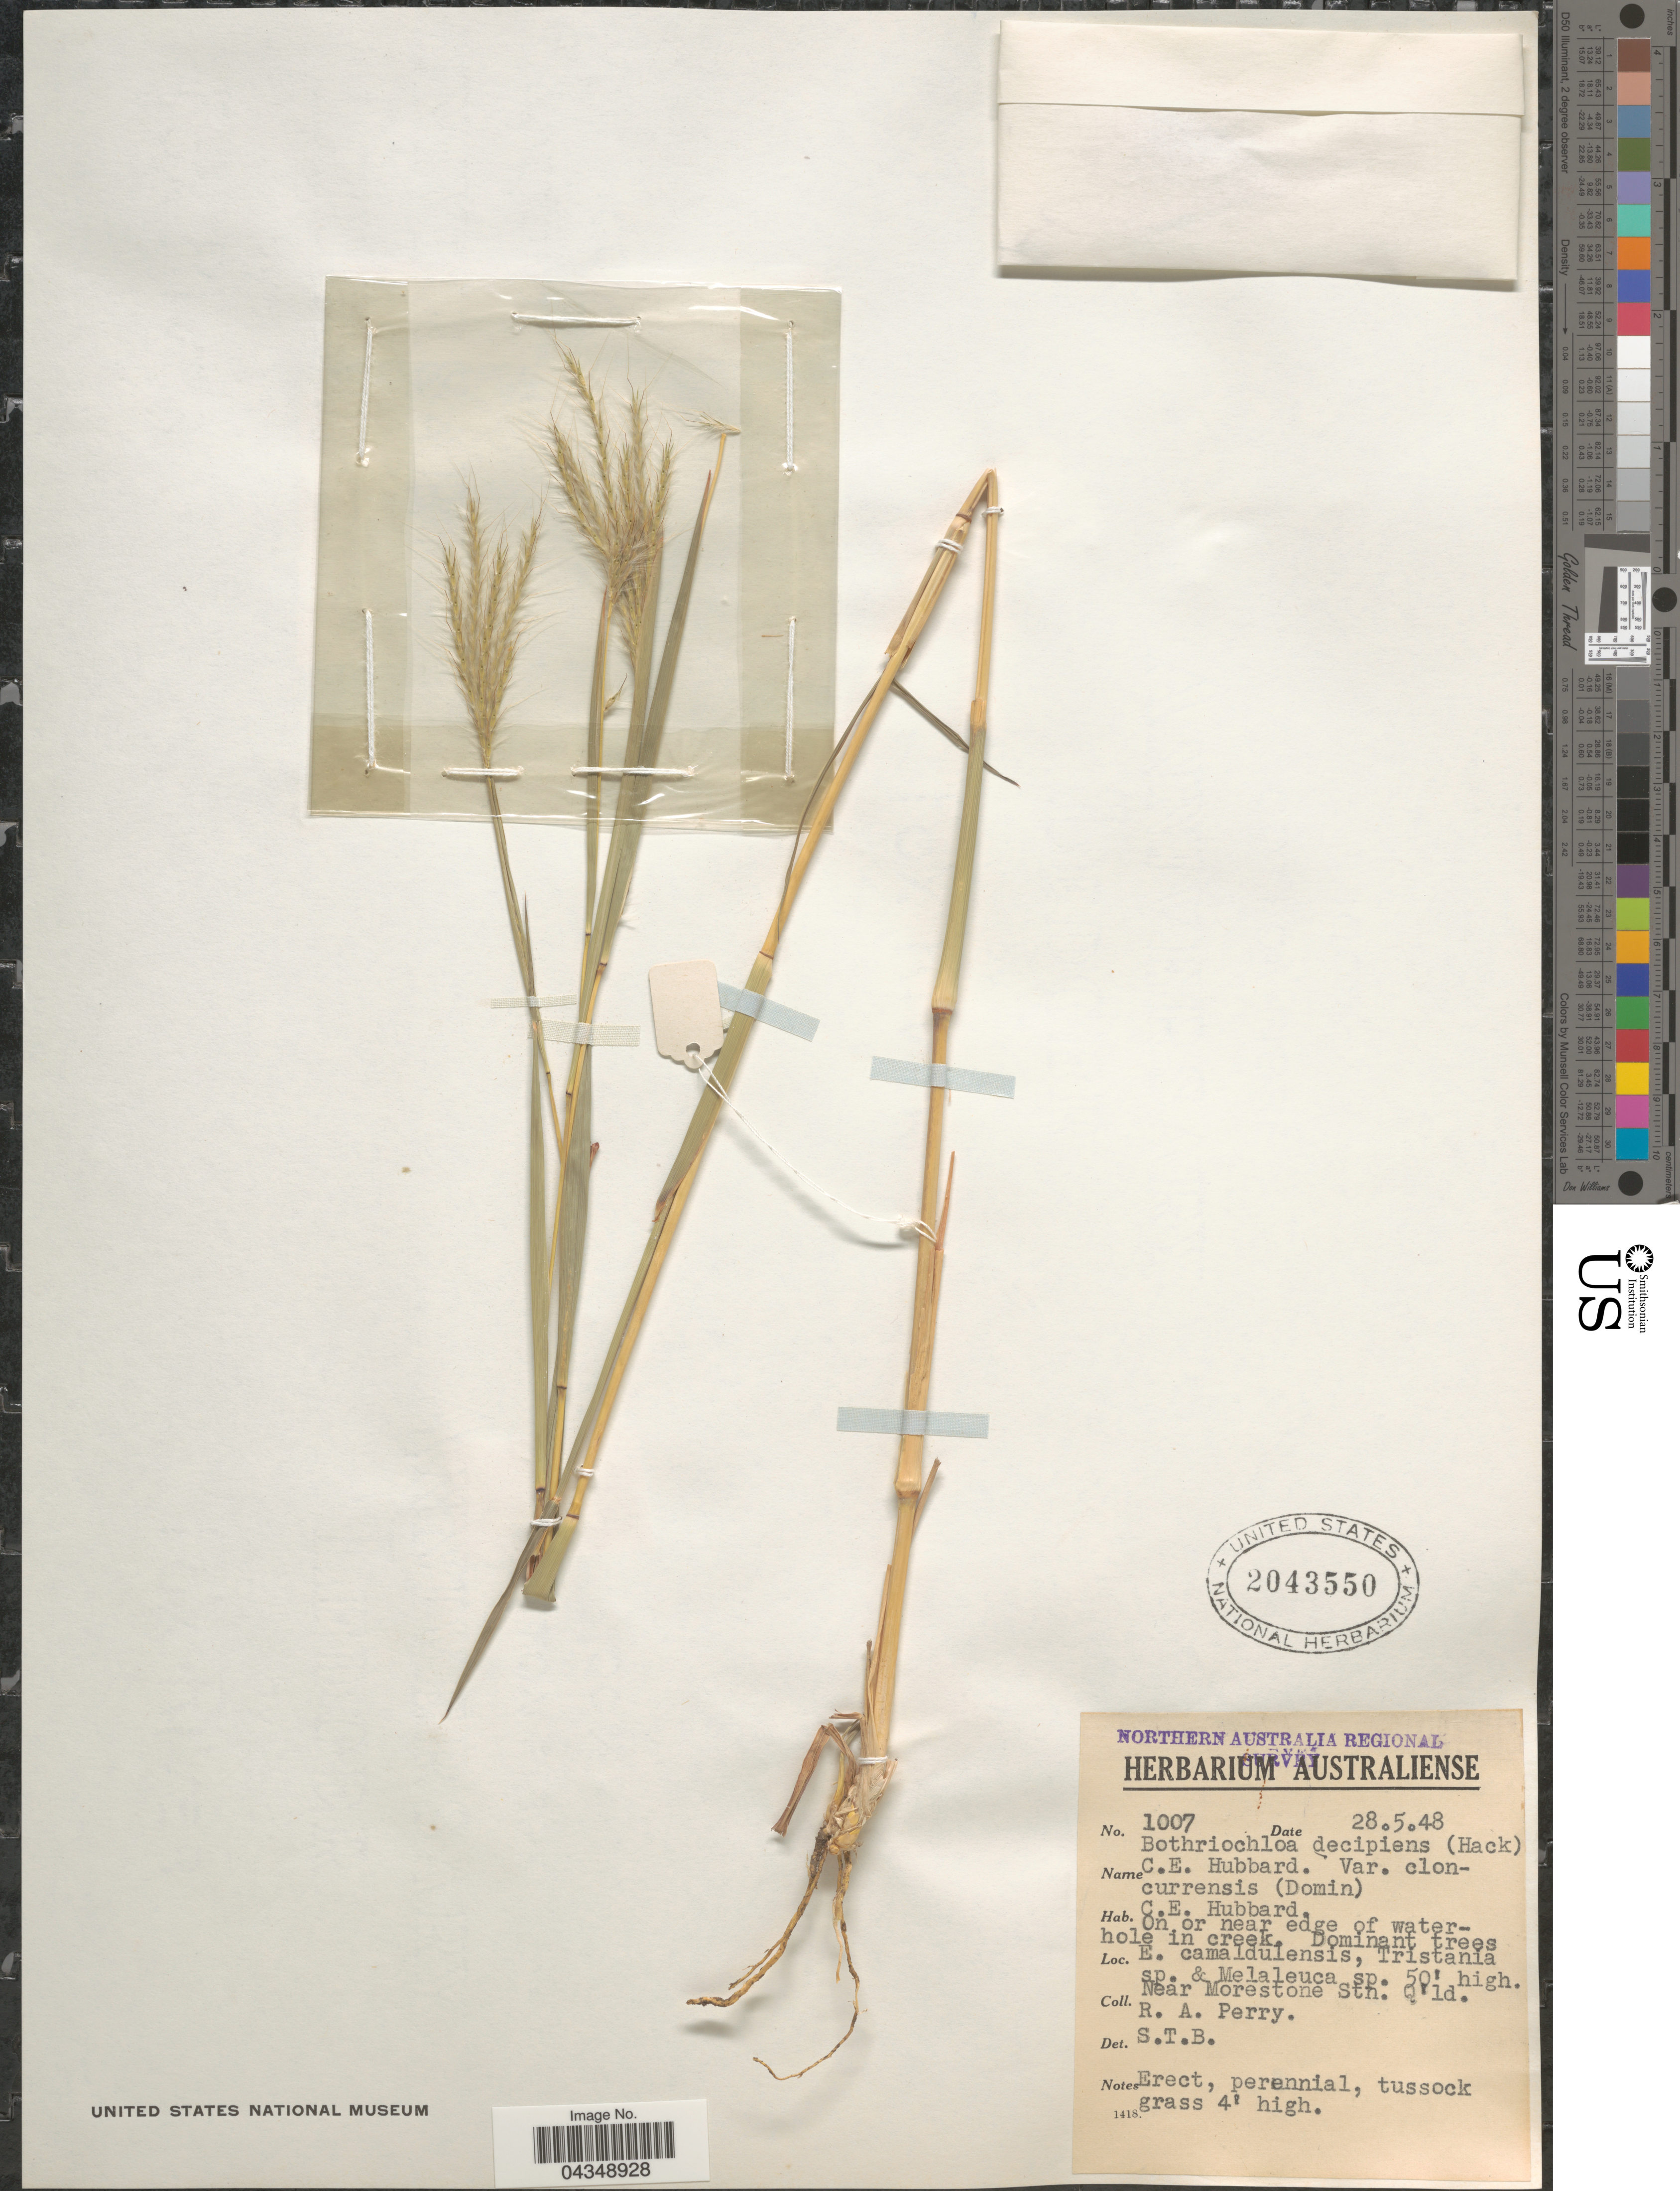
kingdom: Plantae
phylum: Tracheophyta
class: Liliopsida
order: Poales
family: Poaceae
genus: Bothriochloa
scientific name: Bothriochloa decipiens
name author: (Hack.) C. E. Hubb.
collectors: Perry, R. A.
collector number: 1007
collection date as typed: Transcribed d/m/y: 28/5/48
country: Australia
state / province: Queensland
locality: Northern Australia Regional Survey. On or near edge of waterhole in creek. Near Morestone Stn. Q'ld.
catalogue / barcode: US 2043550